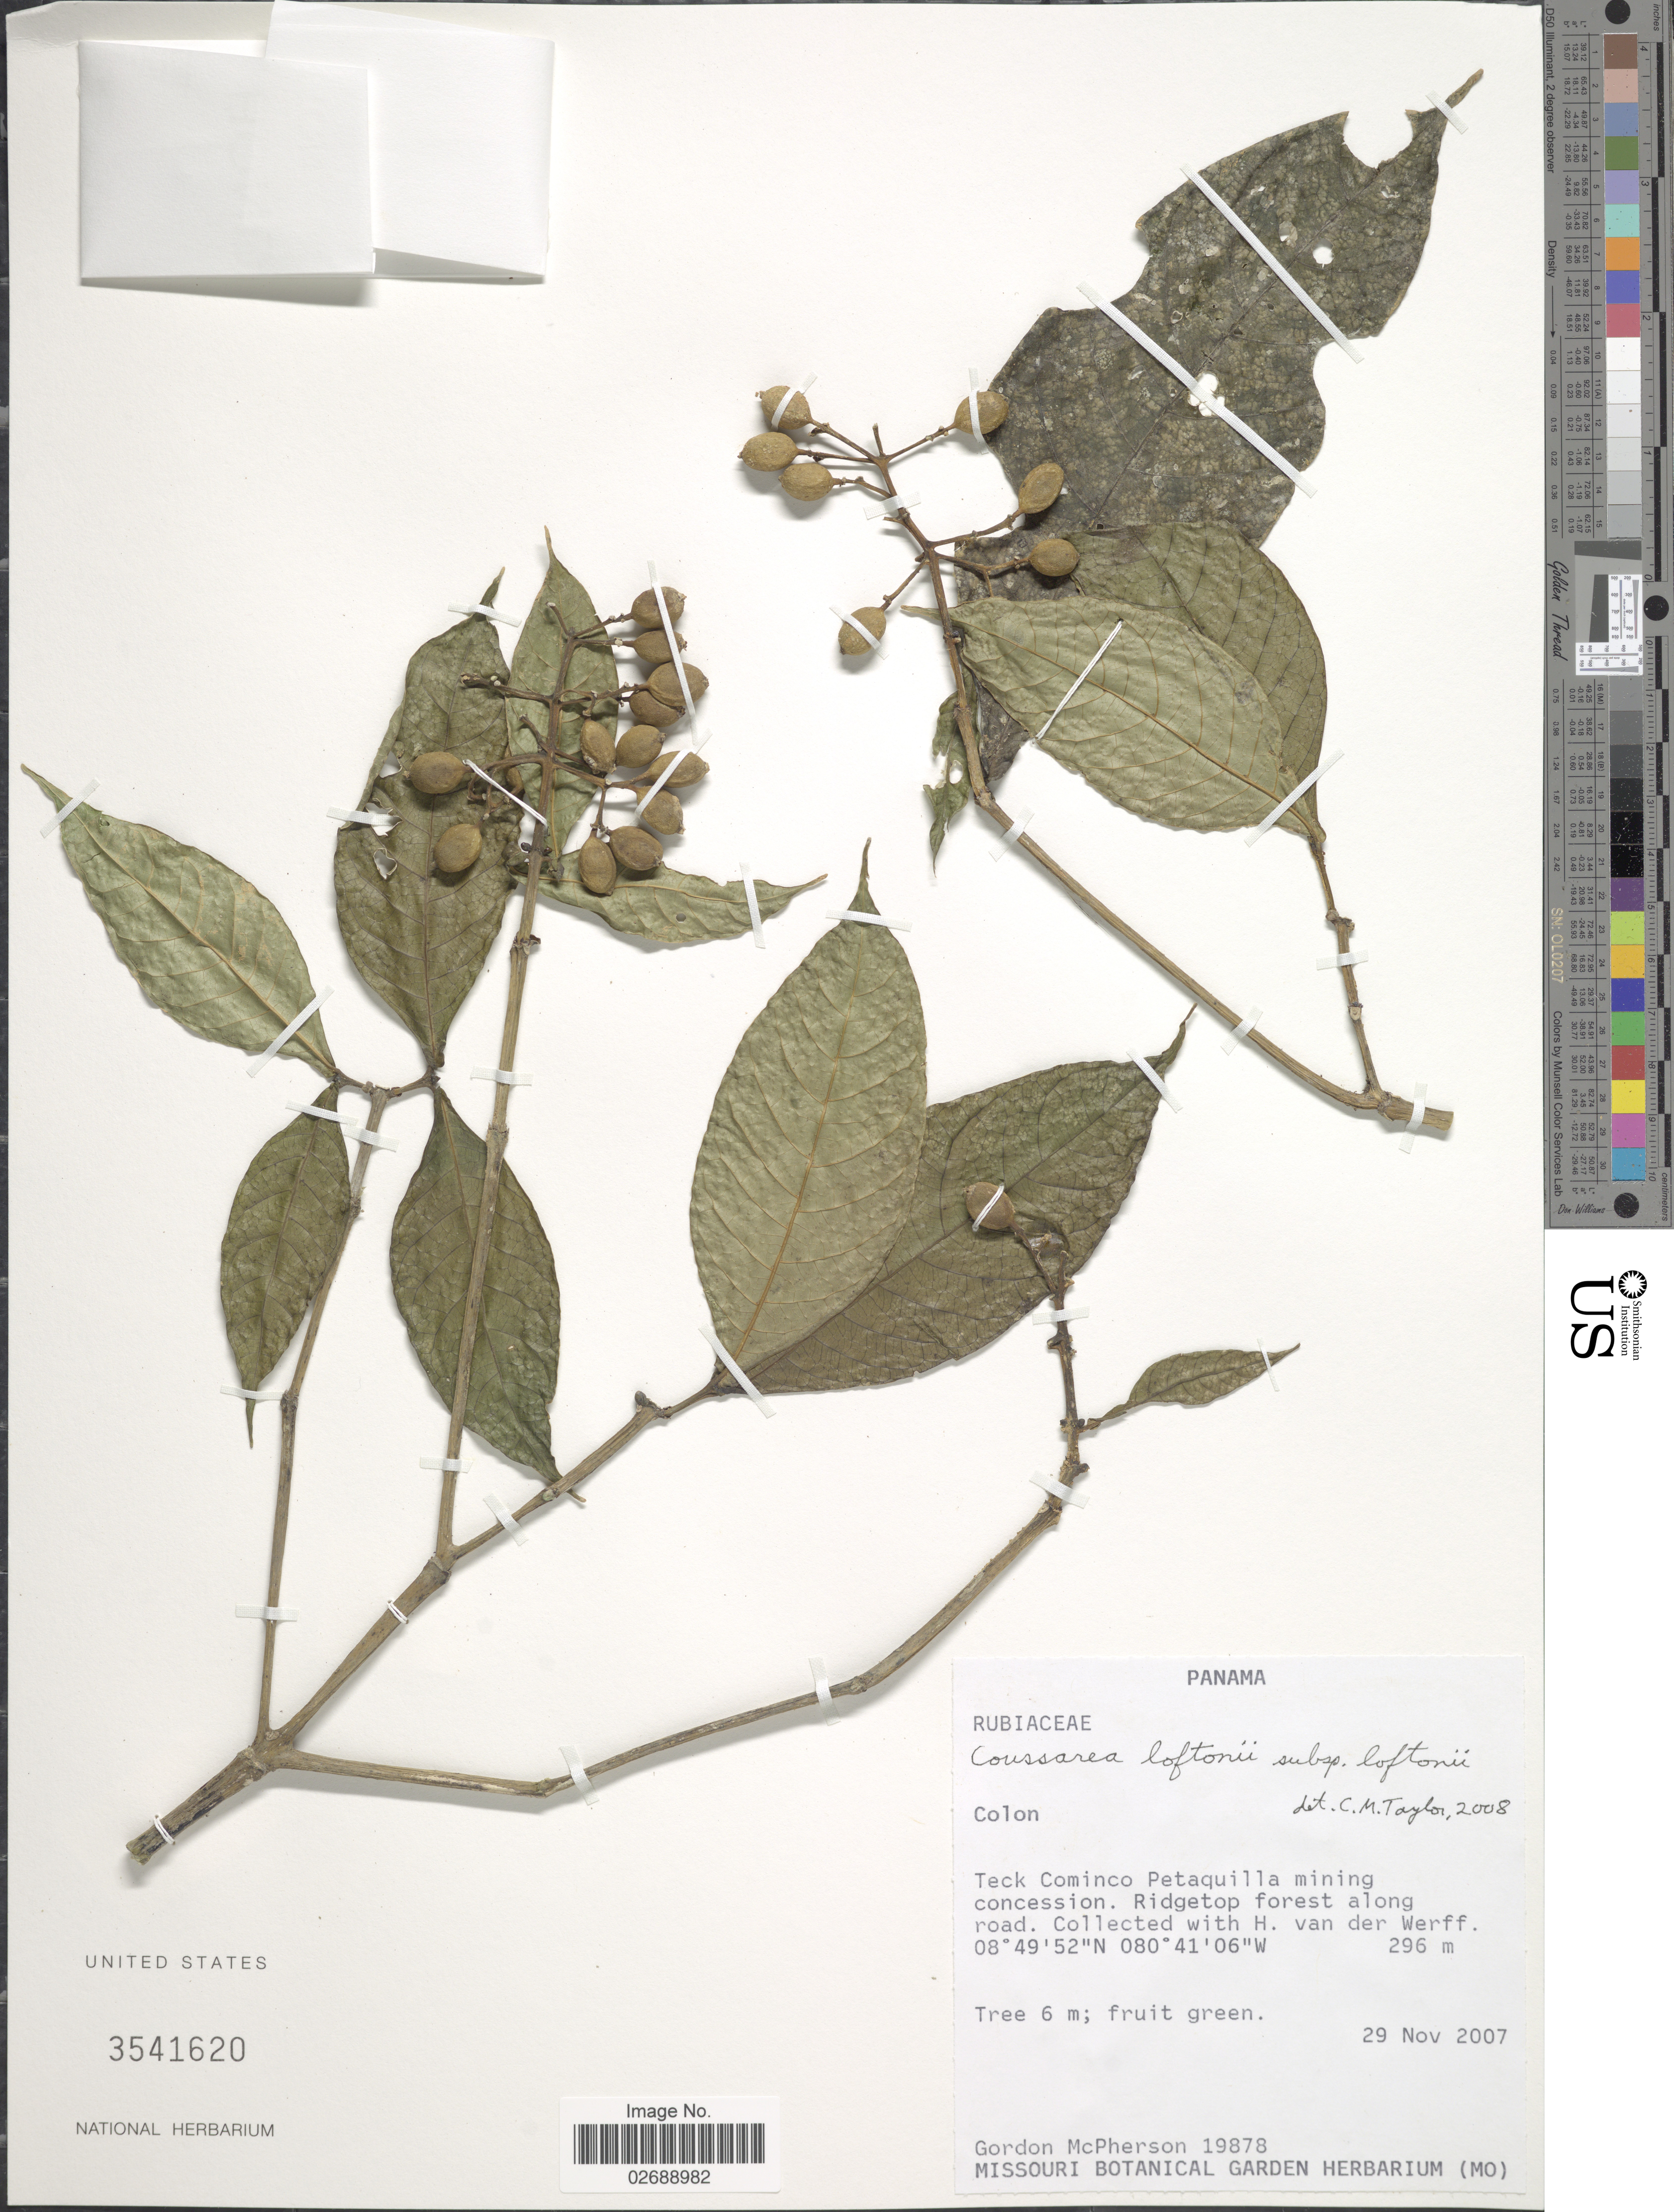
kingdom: Plantae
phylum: Tracheophyta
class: Magnoliopsida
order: Gentianales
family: Rubiaceae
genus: Coussarea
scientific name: Coussarea loftonii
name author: (Dwyer & M.V. Hayden) Dwyer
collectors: G. D. McPherson & H. van der Werff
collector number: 19878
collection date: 2007-11-29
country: Panama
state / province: Colón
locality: Teck Cominco Petaquilla mining concession. Ridgetop forest along road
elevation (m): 296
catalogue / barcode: US 3541620